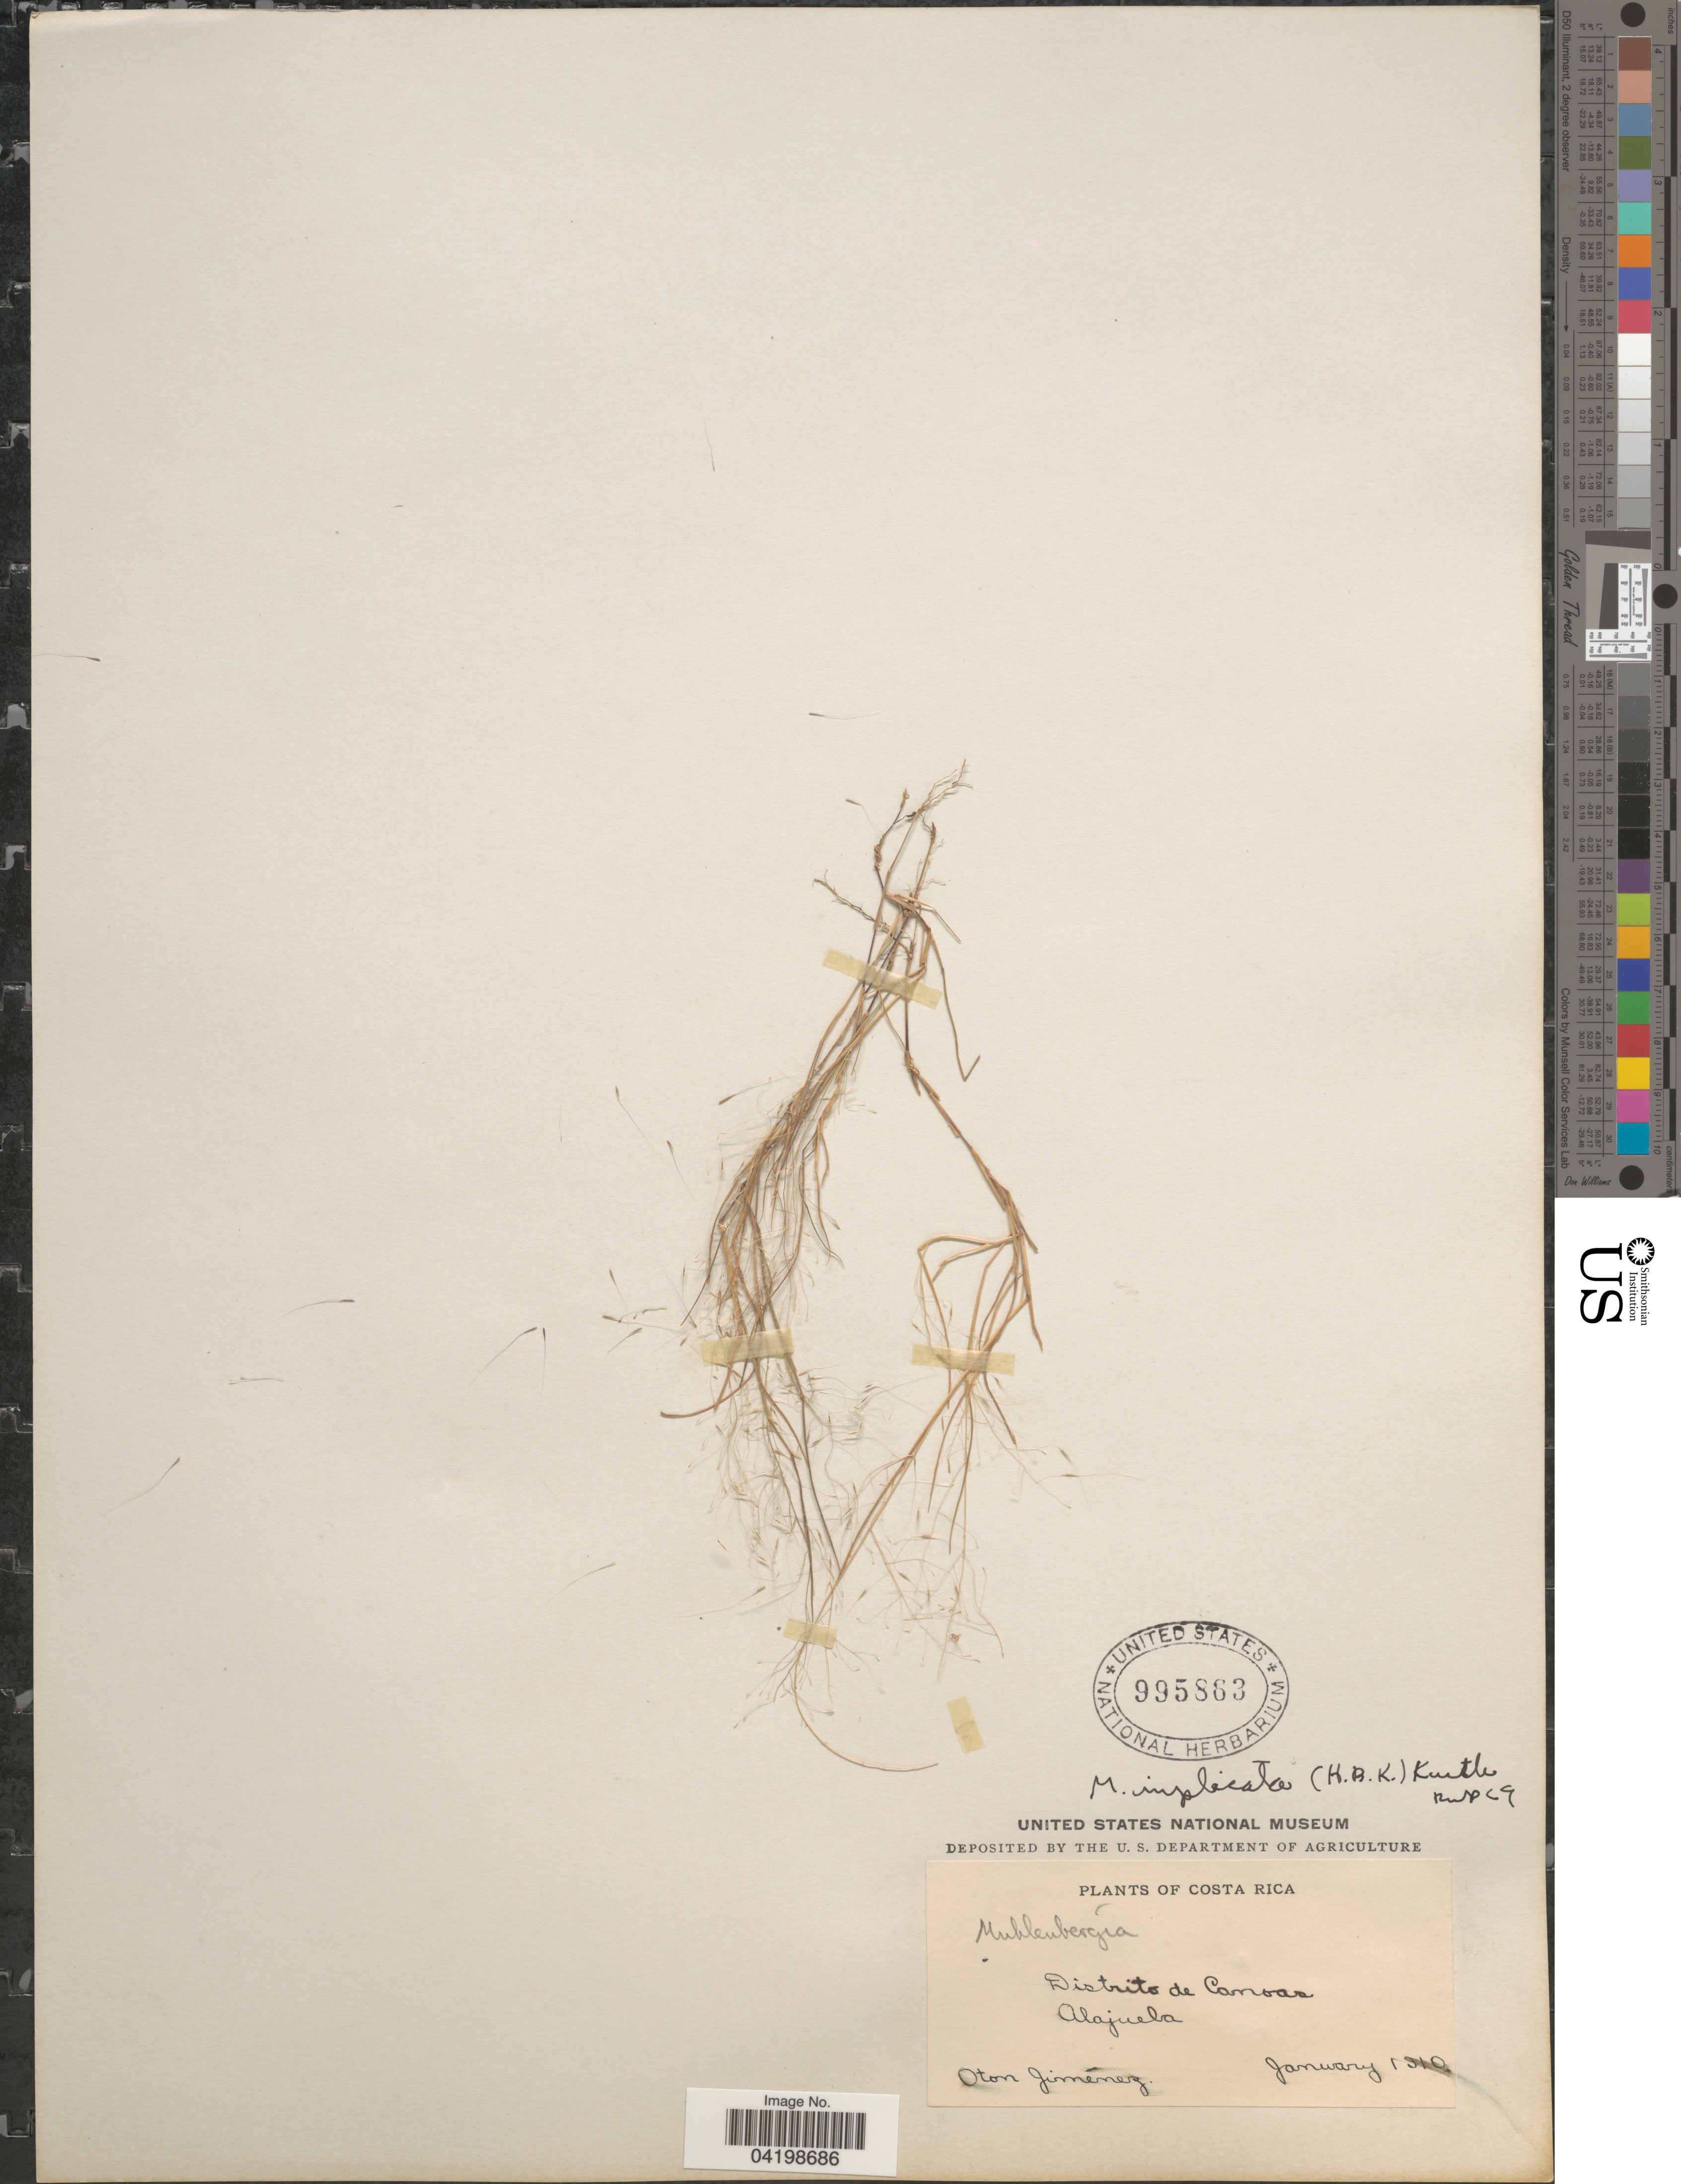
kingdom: Plantae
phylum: Tracheophyta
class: Liliopsida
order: Poales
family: Poaceae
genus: Muhlenbergia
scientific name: Muhlenbergia implicata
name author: (Kunth) Trin.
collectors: O. Jimenez L.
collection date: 1910-01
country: Costa Rica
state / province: Alajuela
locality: Distrito de Canoas.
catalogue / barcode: US 995863